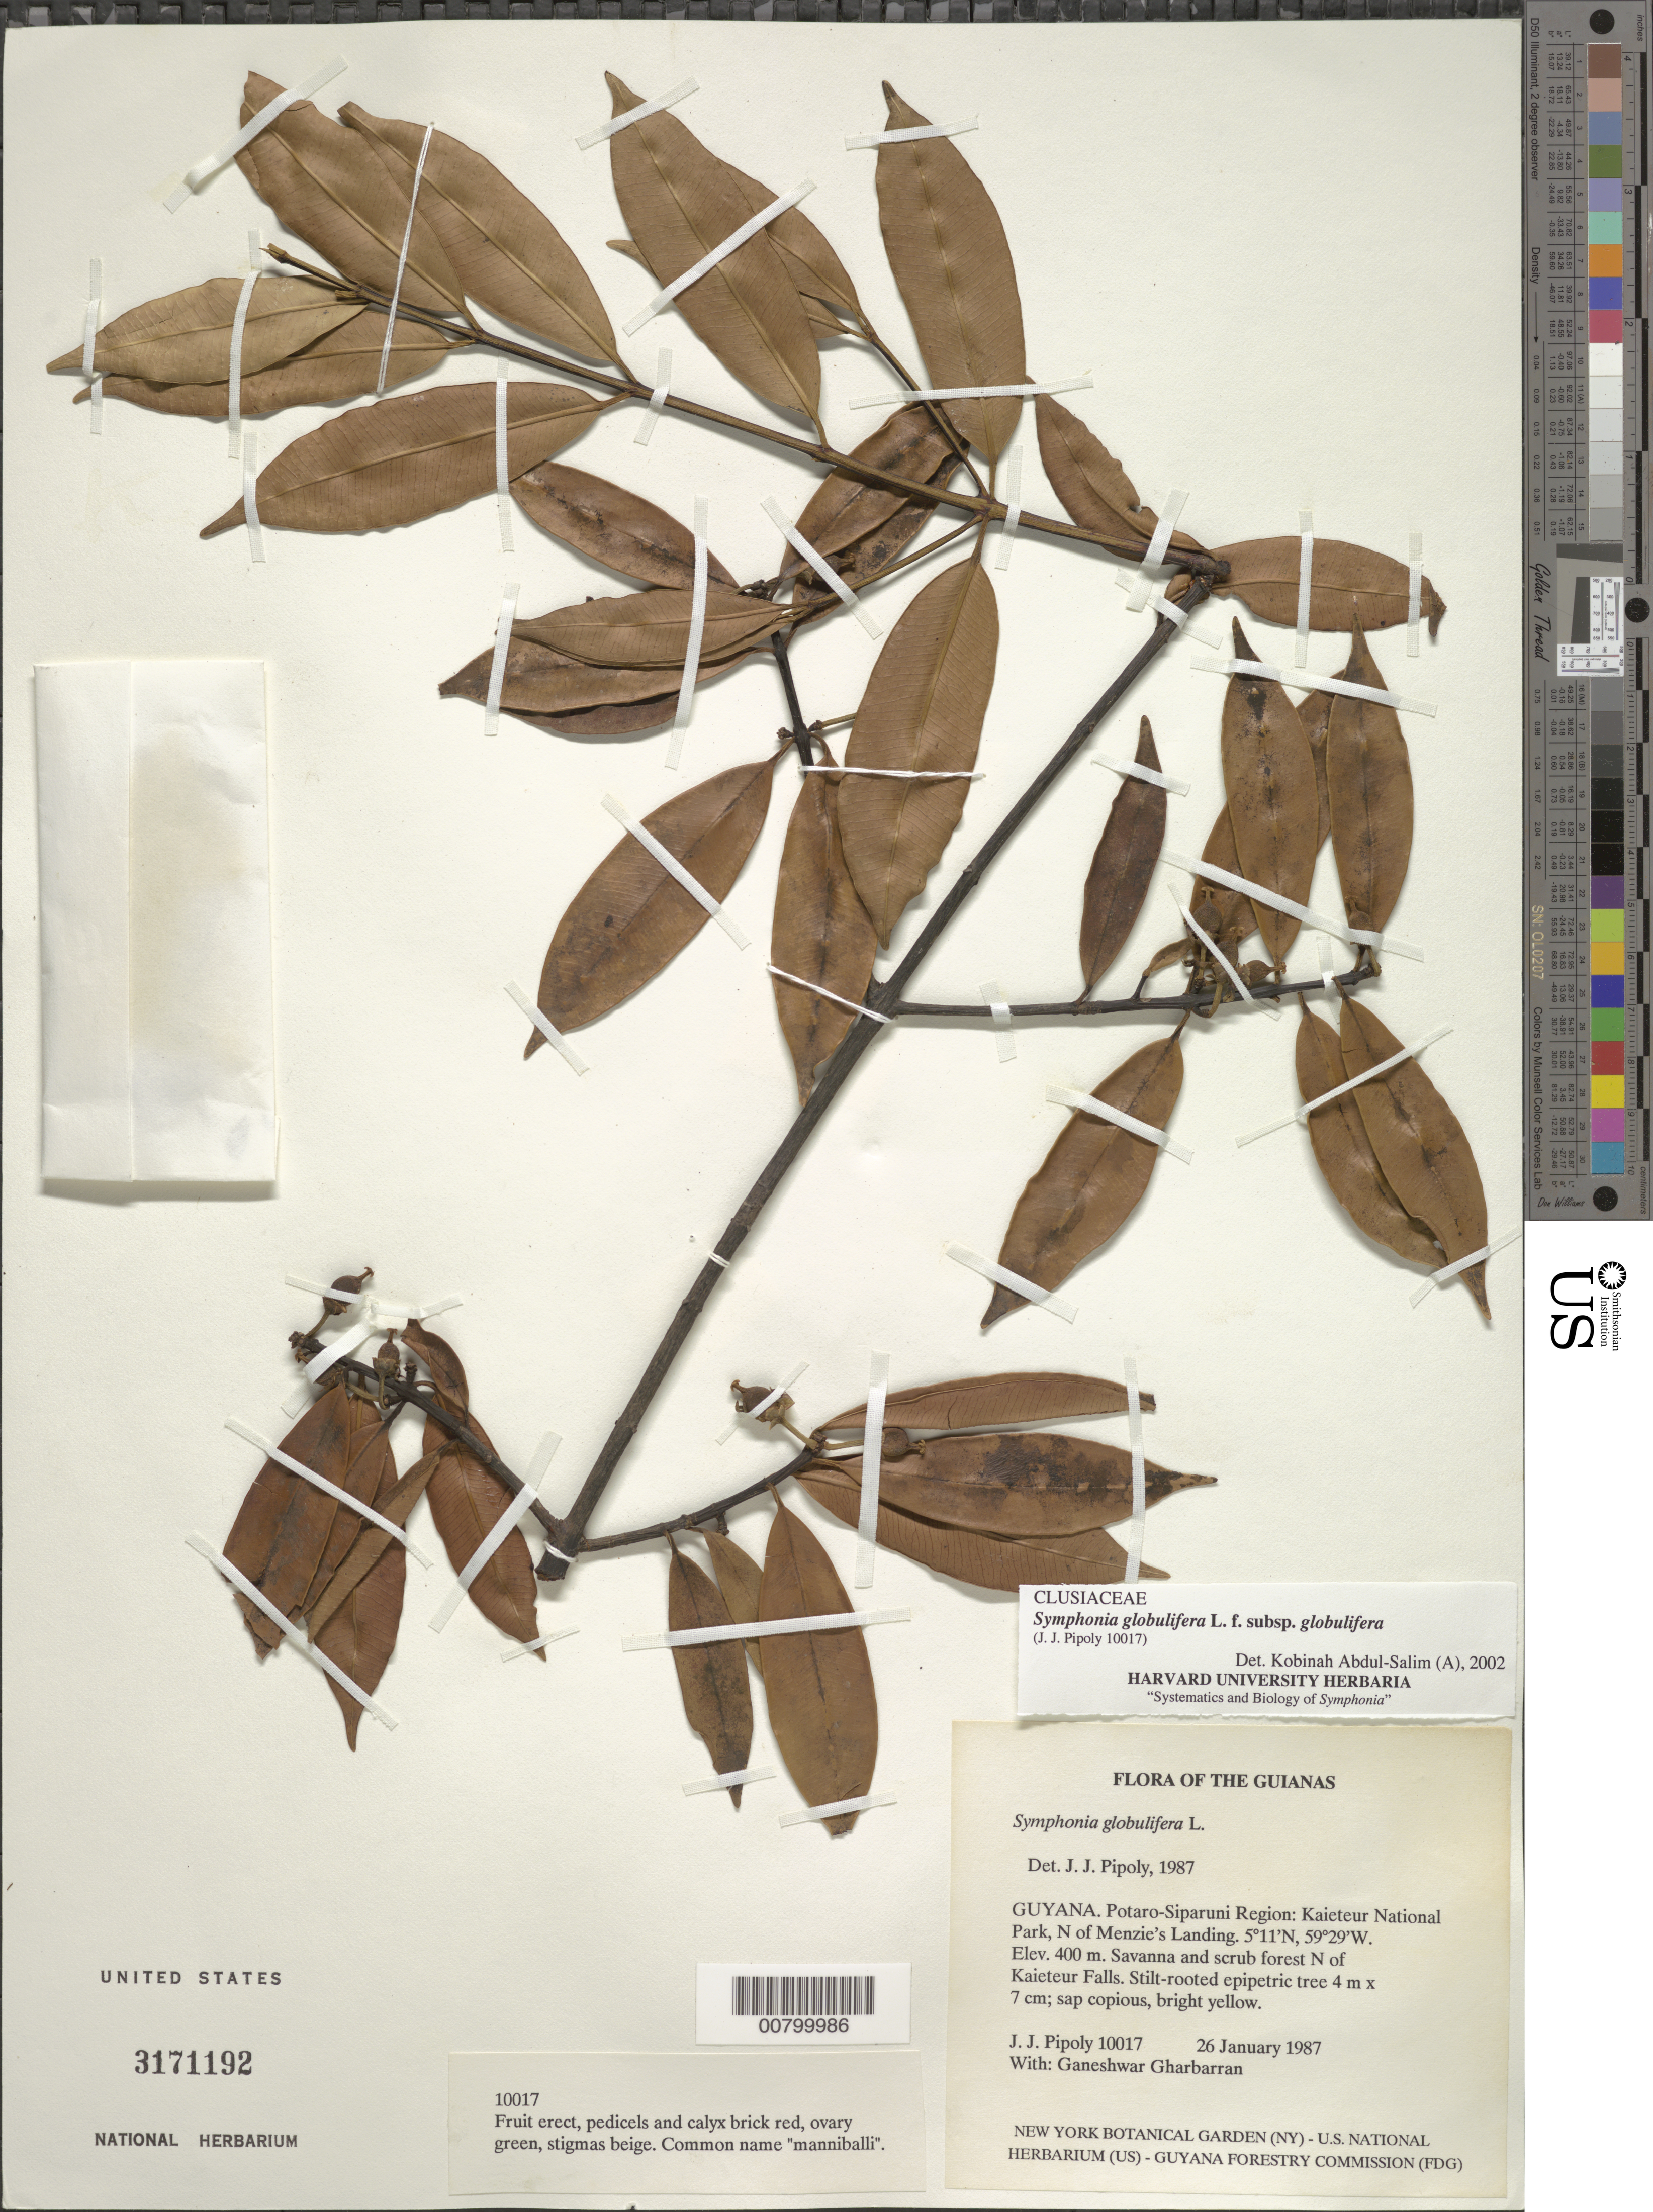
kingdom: Plantae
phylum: Tracheophyta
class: Magnoliopsida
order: Malpighiales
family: Clusiaceae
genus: Symphonia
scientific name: Symphonia globulifera subsp. globulifera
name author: L. f.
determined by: Abdul-Salim, K.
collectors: J. J. Pipoly & G. Gharbarran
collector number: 10017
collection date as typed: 26 January 1987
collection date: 1987-01-26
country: Guyana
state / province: Potaro-Siparuni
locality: Kaieteur National Park; N of Menzie's Landing and Kaieteur Falls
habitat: Savanna and scrub forest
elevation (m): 400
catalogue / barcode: US 3171192